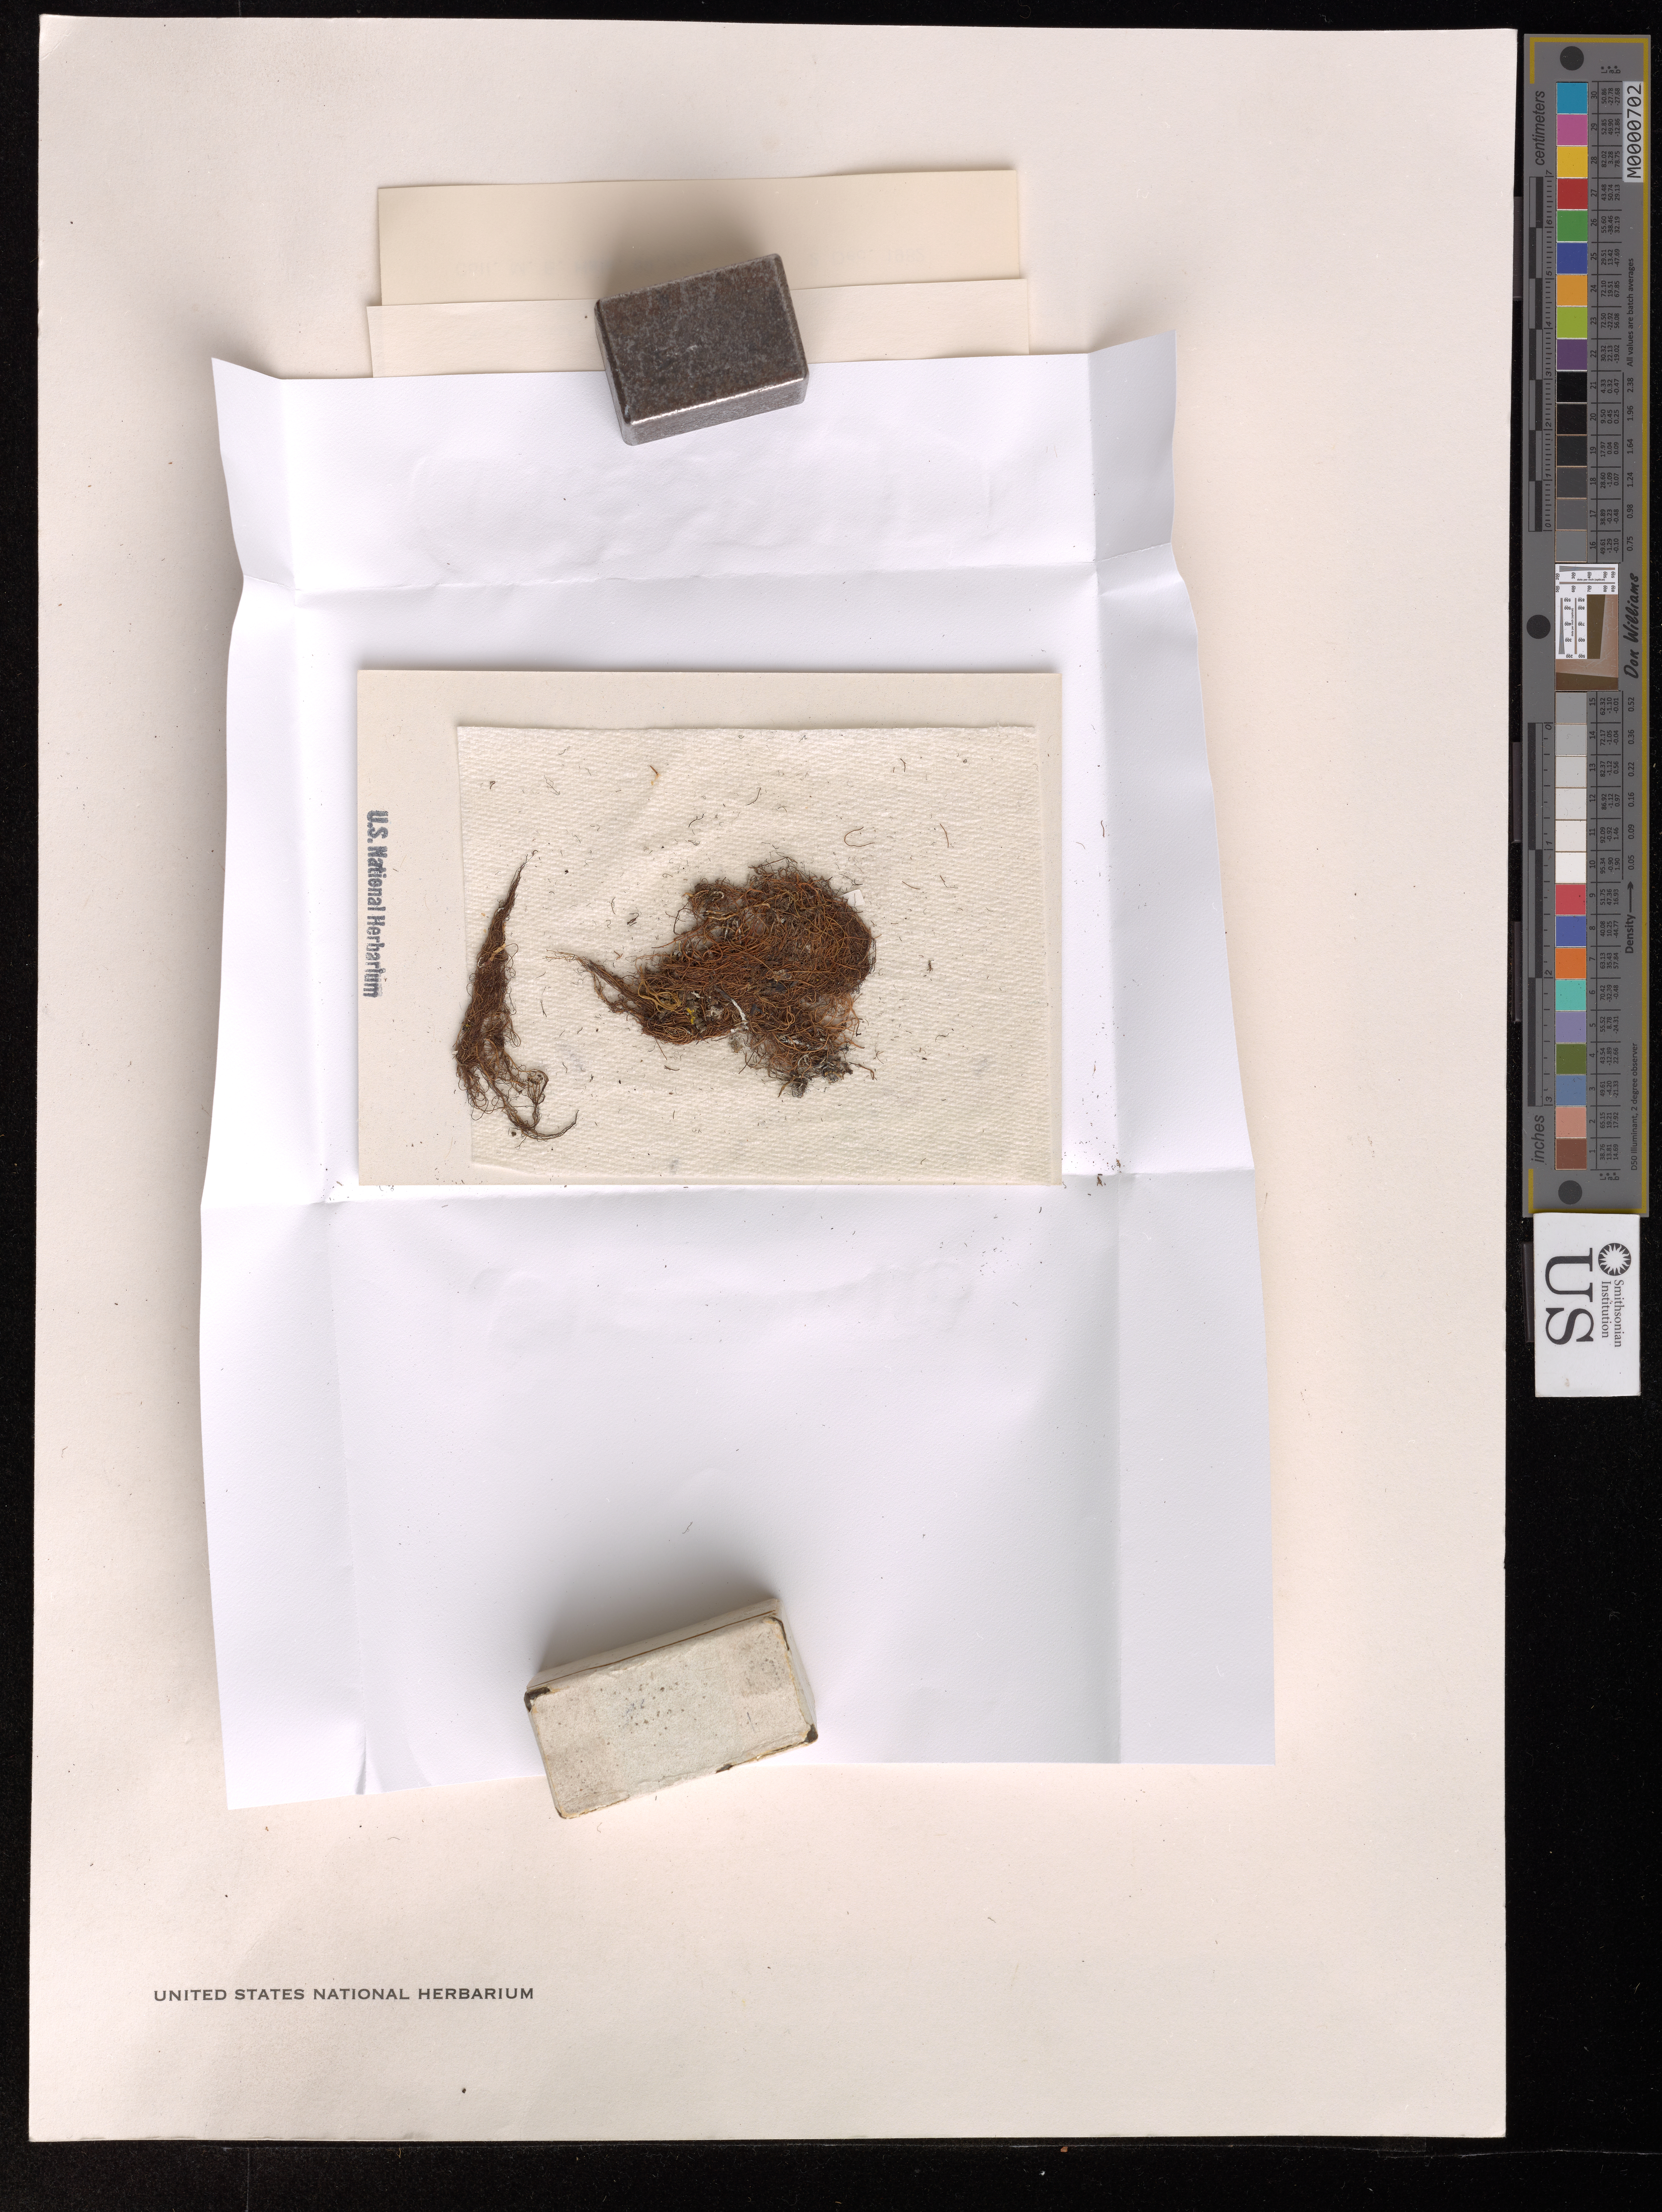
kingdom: Fungi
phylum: Ascomycota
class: Lecanoromycetes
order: Lecanorales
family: Parmeliaceae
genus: Sulcaria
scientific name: Sulcaria spiralifera var. spiralifera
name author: (Brodo & D. Hawksw.) Myllys et al.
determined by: McMullin, R. Troy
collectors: M. Hale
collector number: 69112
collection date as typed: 02 Dec 1982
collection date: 1982-12-02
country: United States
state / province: California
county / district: San Luis Obispo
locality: Los osos nature preserve, at los osos